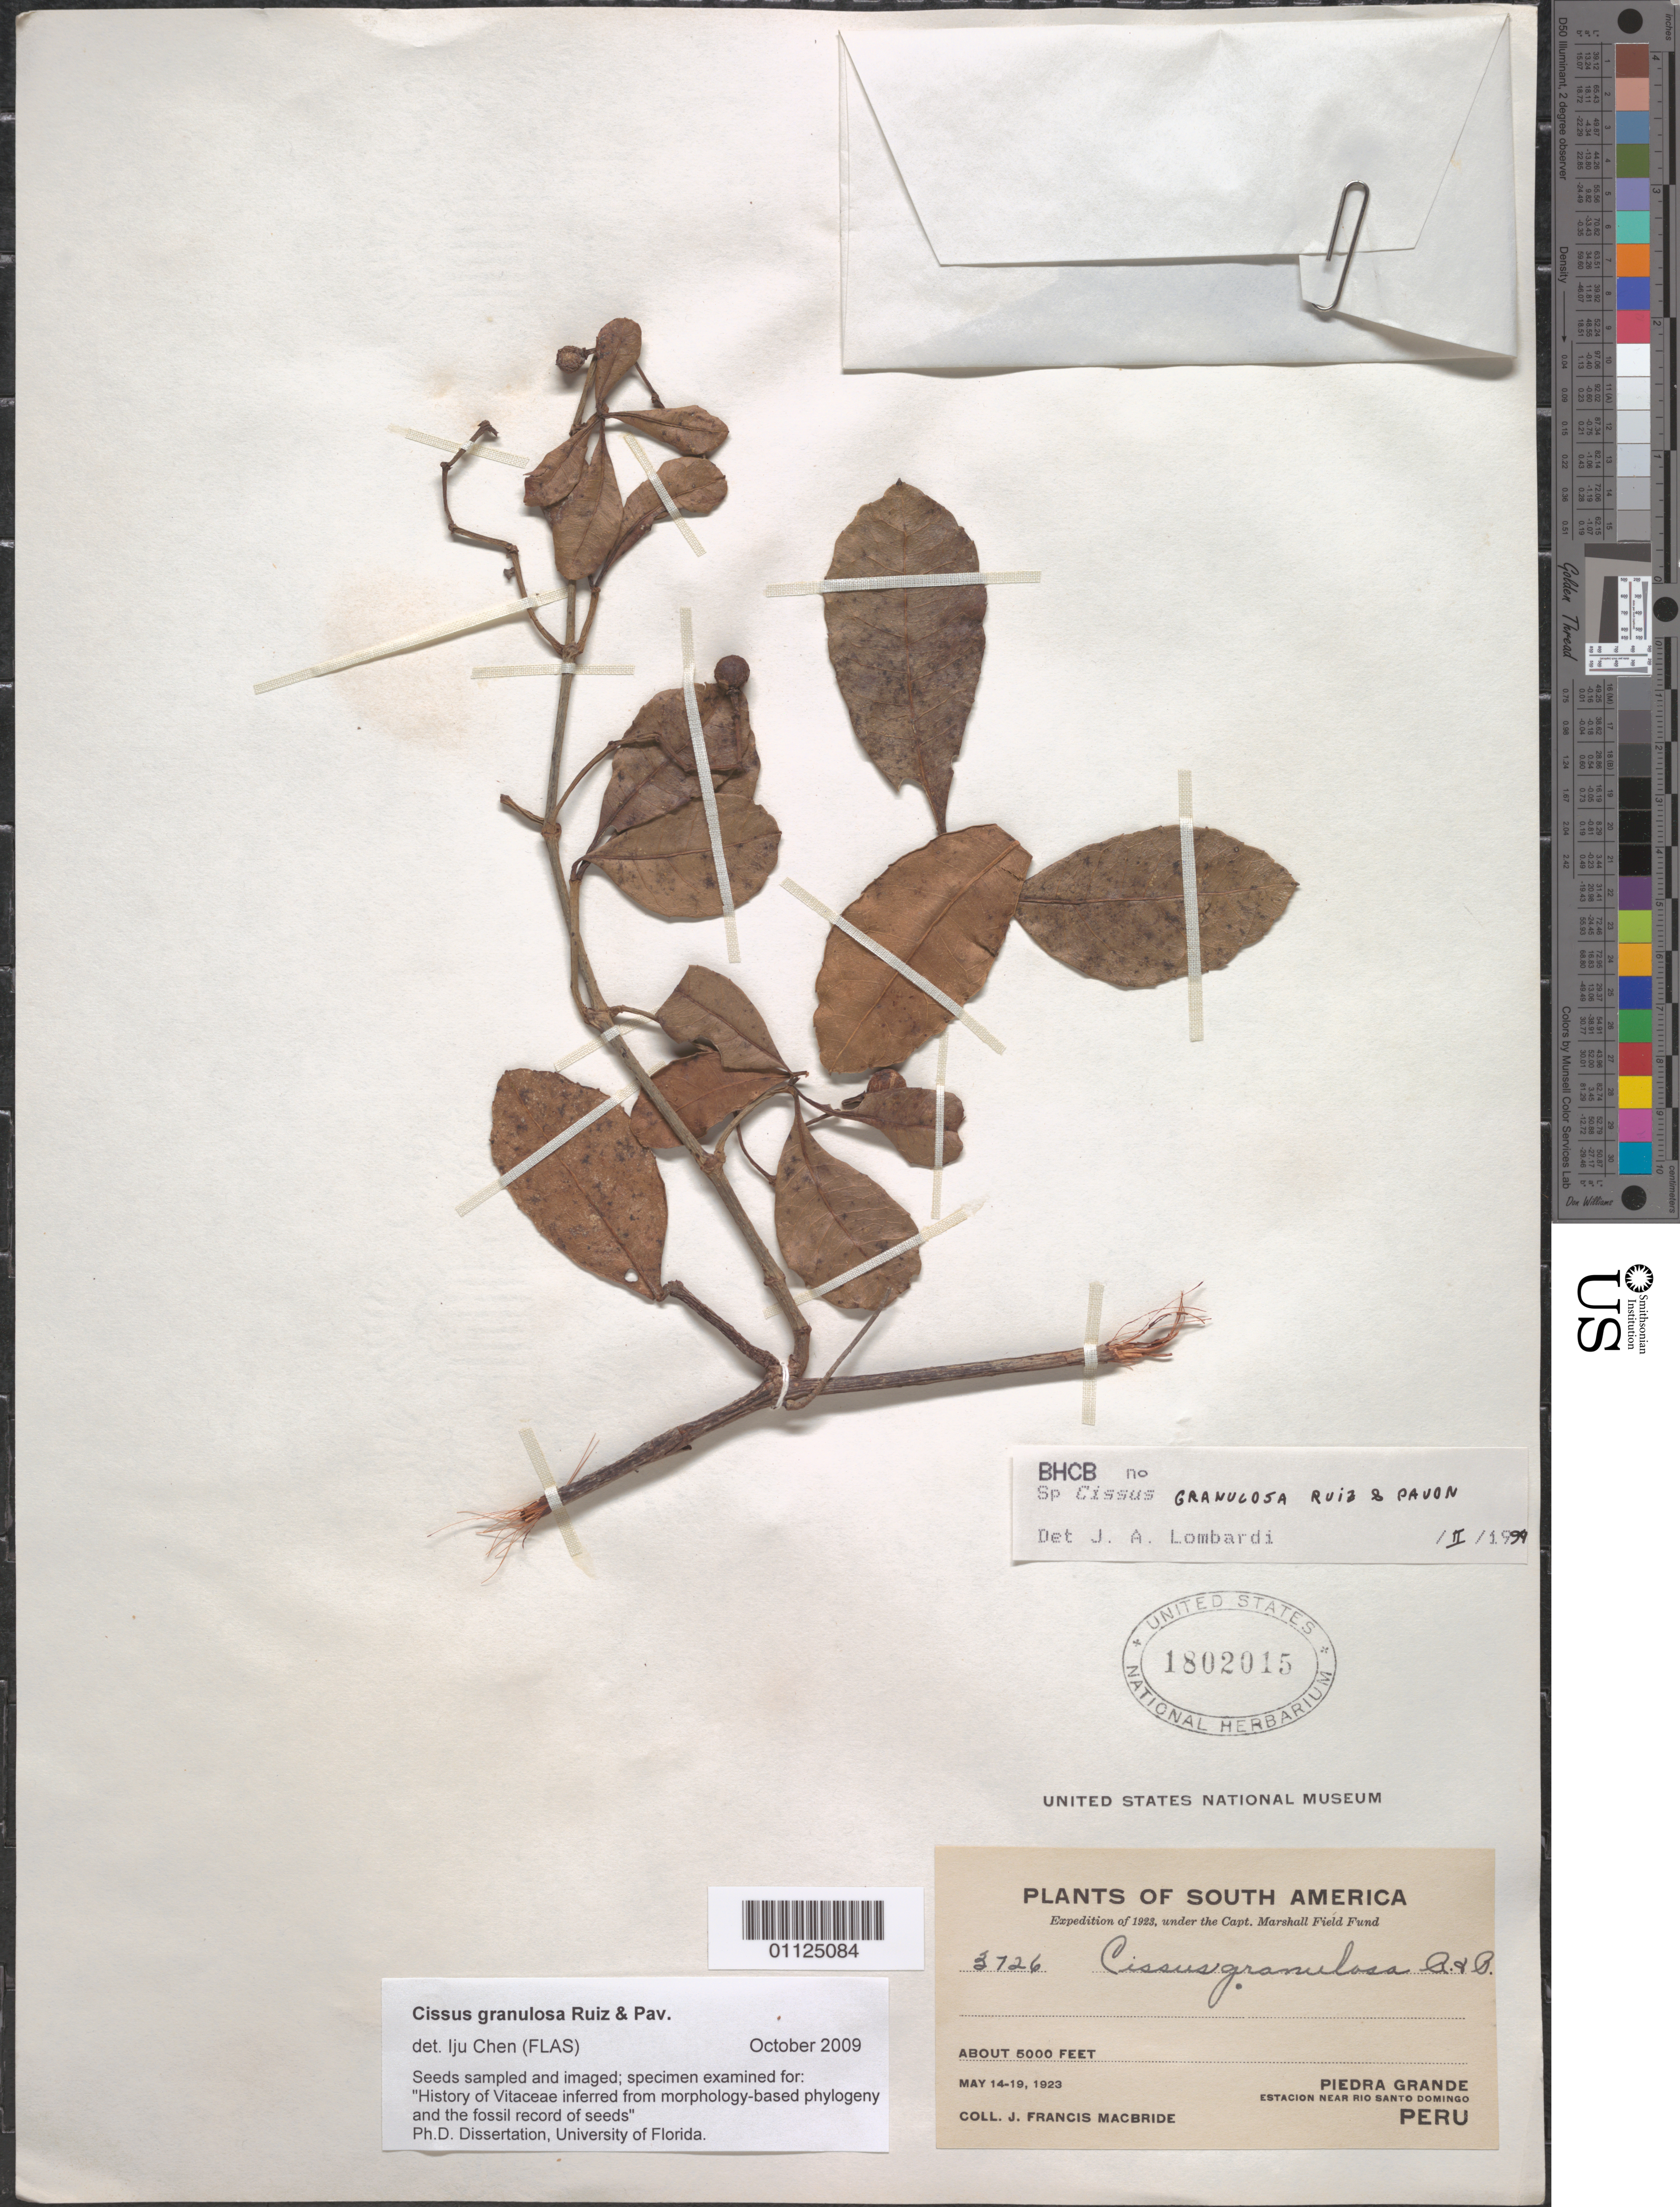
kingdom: Plantae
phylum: Tracheophyta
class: Magnoliopsida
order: Vitales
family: Vitaceae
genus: Clematicissus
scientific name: Clematicissus granulosa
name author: (Ruiz & Pav.) Lombardi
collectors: J. F. Macbride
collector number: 3726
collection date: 1923-05-14/1923-05-19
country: Peru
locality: Piedra Grande. Estacion near Santo Domingo.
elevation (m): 1524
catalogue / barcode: US 1802015